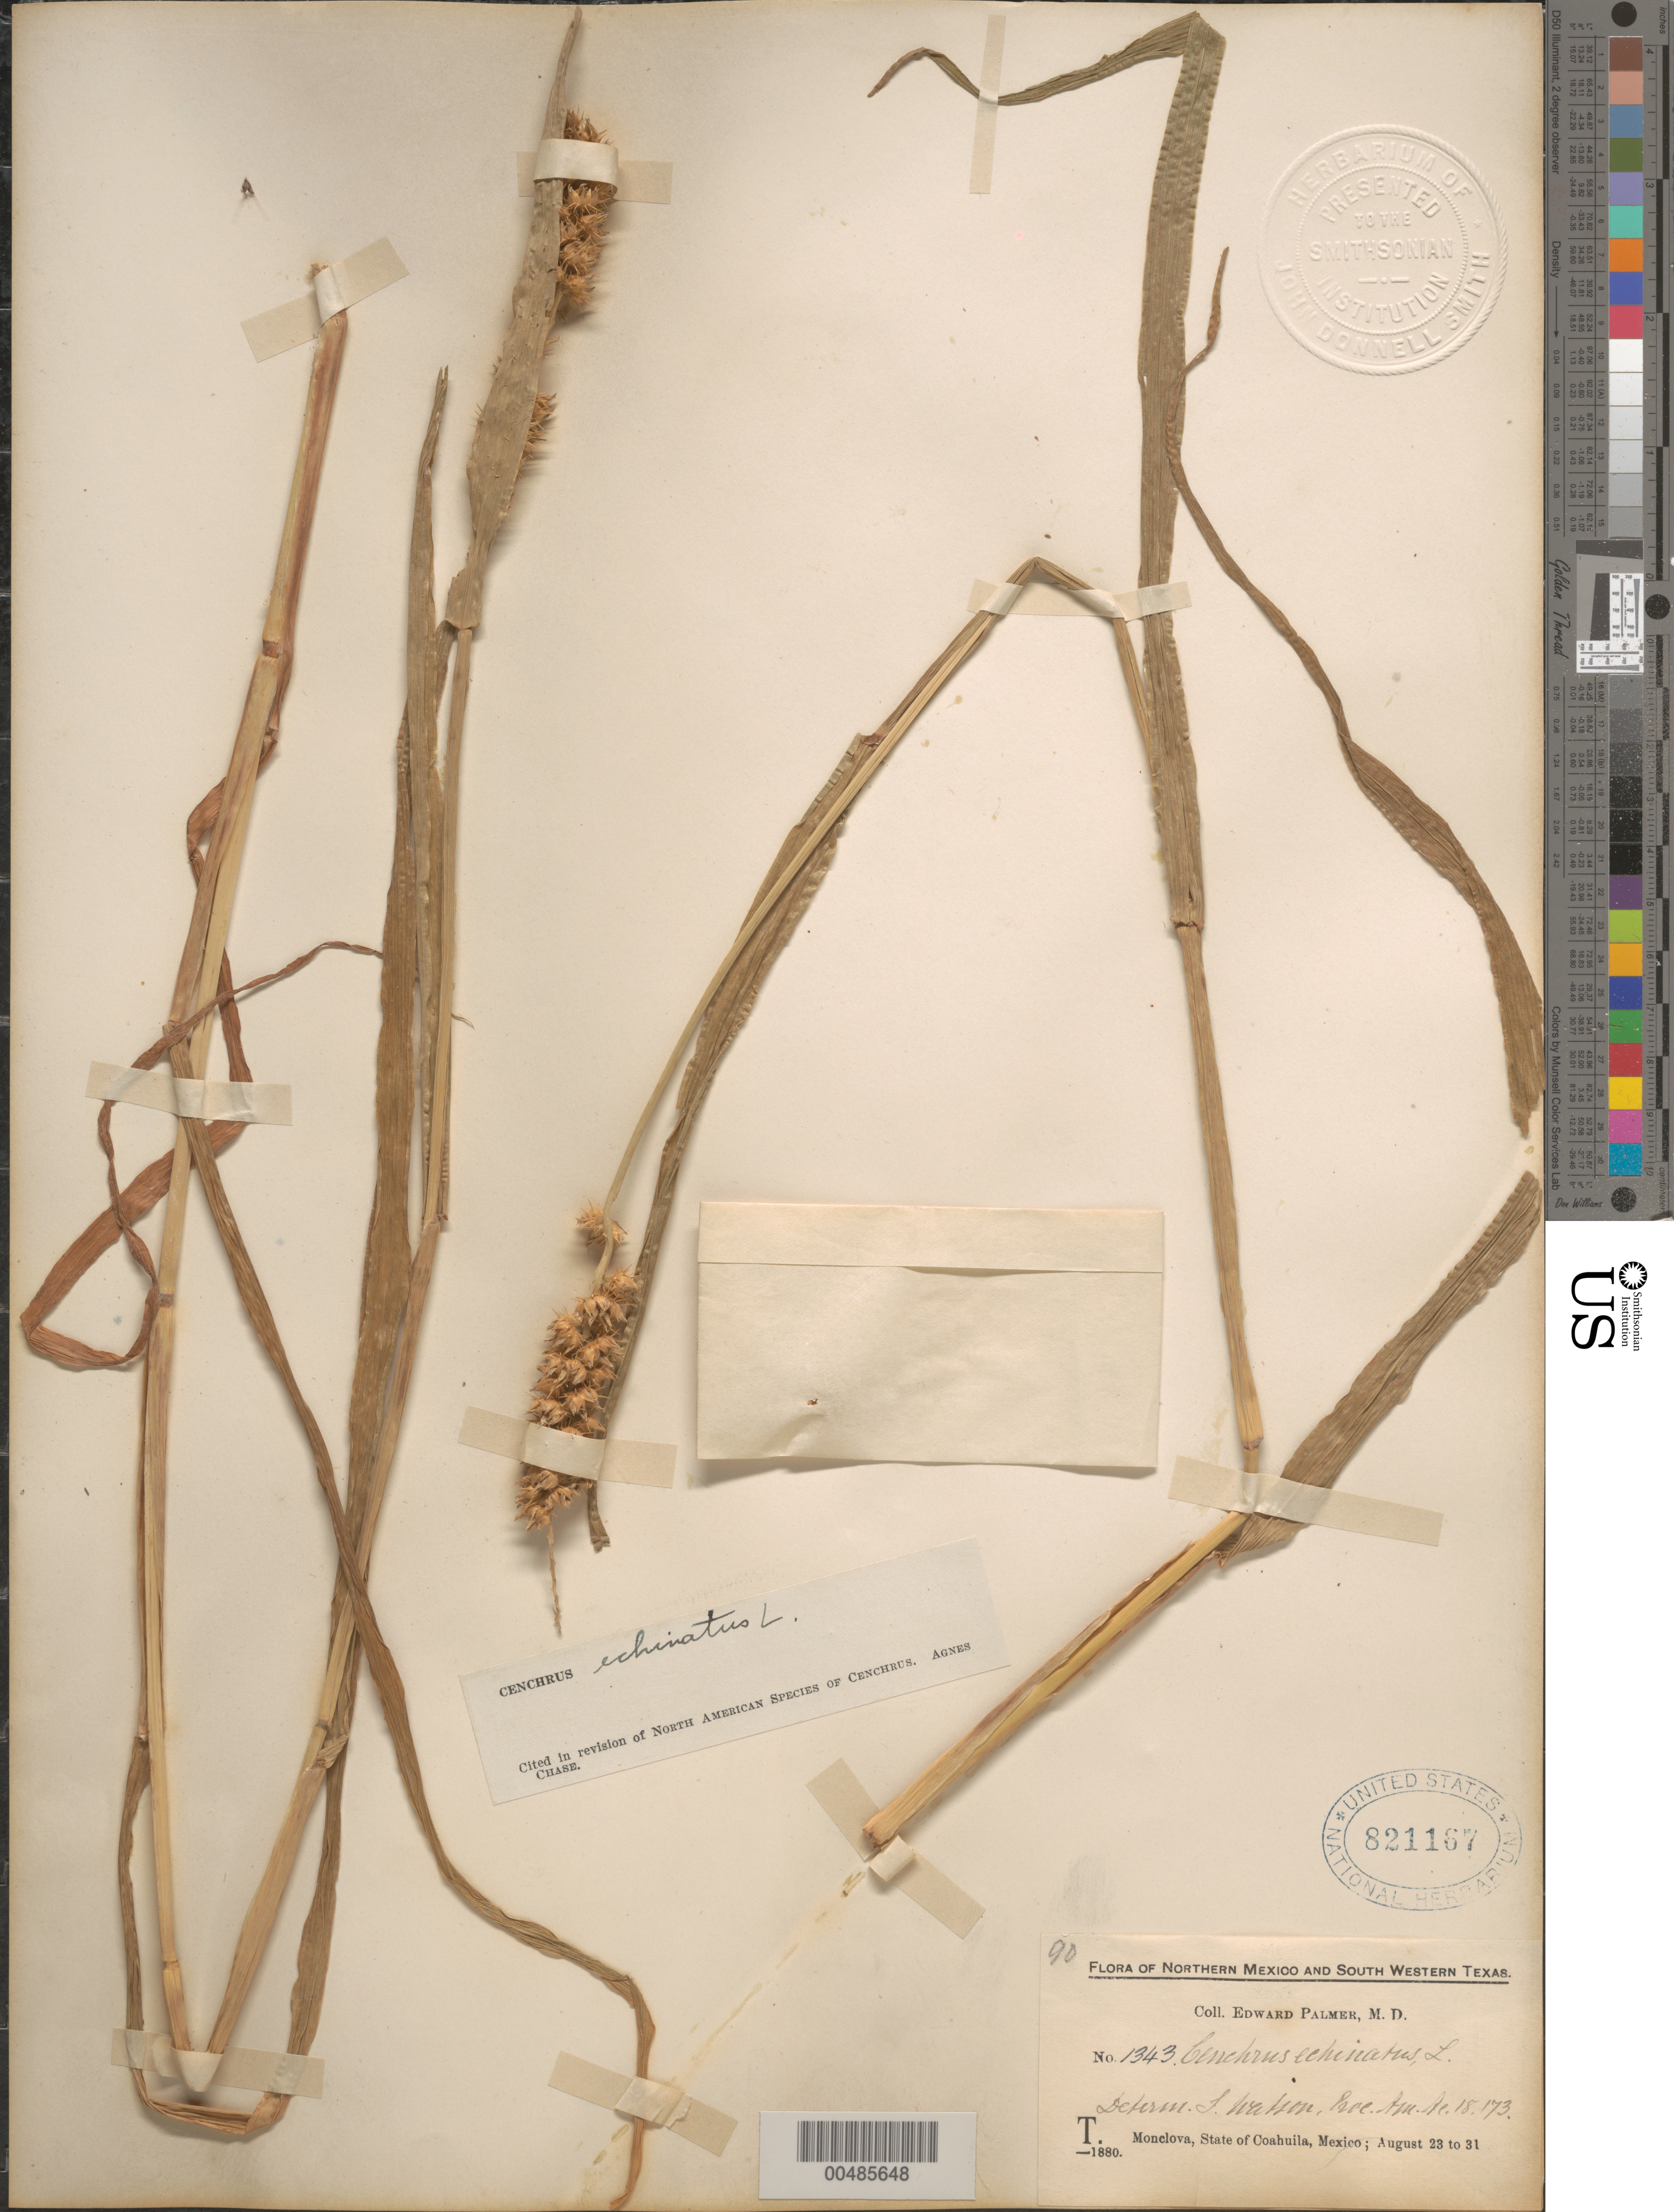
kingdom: Plantae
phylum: Tracheophyta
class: Liliopsida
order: Poales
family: Poaceae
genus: Cenchrus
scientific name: Cenchrus echinatus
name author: L.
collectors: E. Palmer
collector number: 90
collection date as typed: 23 Aug 1880 to 31 Aug 1880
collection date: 1880-08-23/1880-08-31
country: Mexico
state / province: Coahuila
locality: Monclova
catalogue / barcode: US 821167